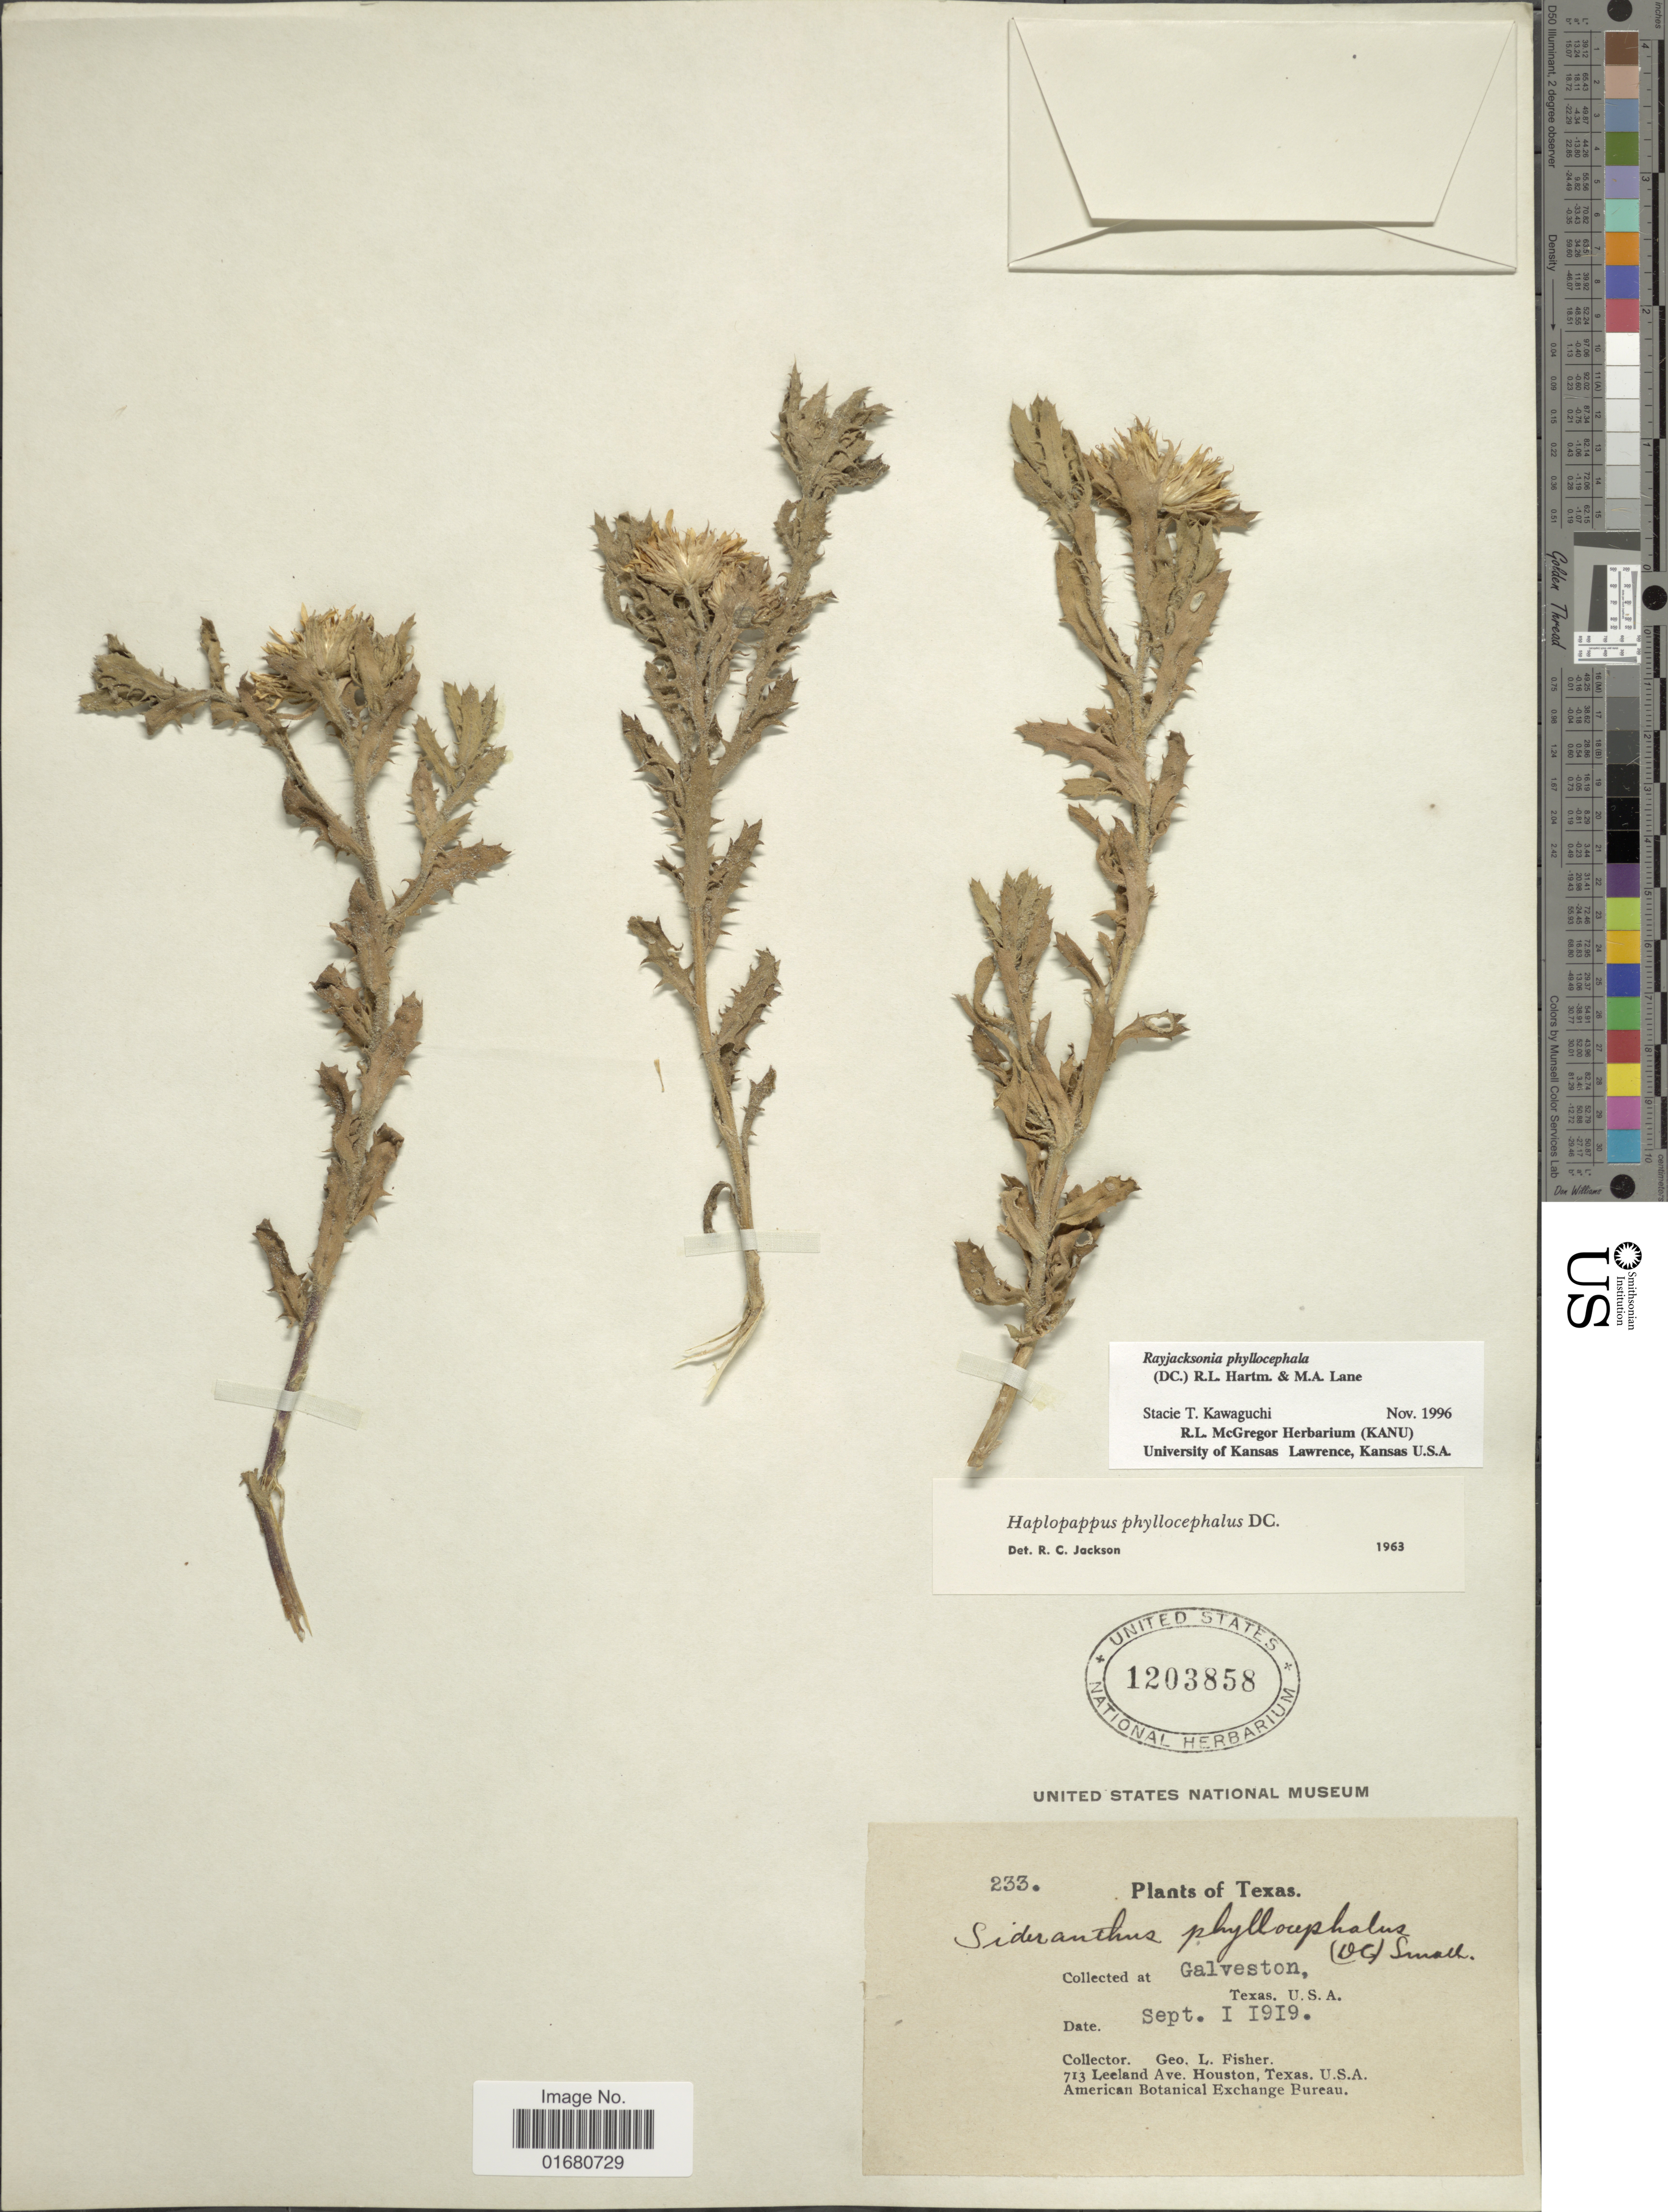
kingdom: Plantae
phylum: Tracheophyta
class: Magnoliopsida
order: Asterales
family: Asteraceae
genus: Rayjacksonia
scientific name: Rayjacksonia phyllocephala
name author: (DC.) R.L. Hartm. & M.A. Lane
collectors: G. L. Fisher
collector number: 233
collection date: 1919-09-01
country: United States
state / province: Texas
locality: Galveston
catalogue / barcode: US 1203858